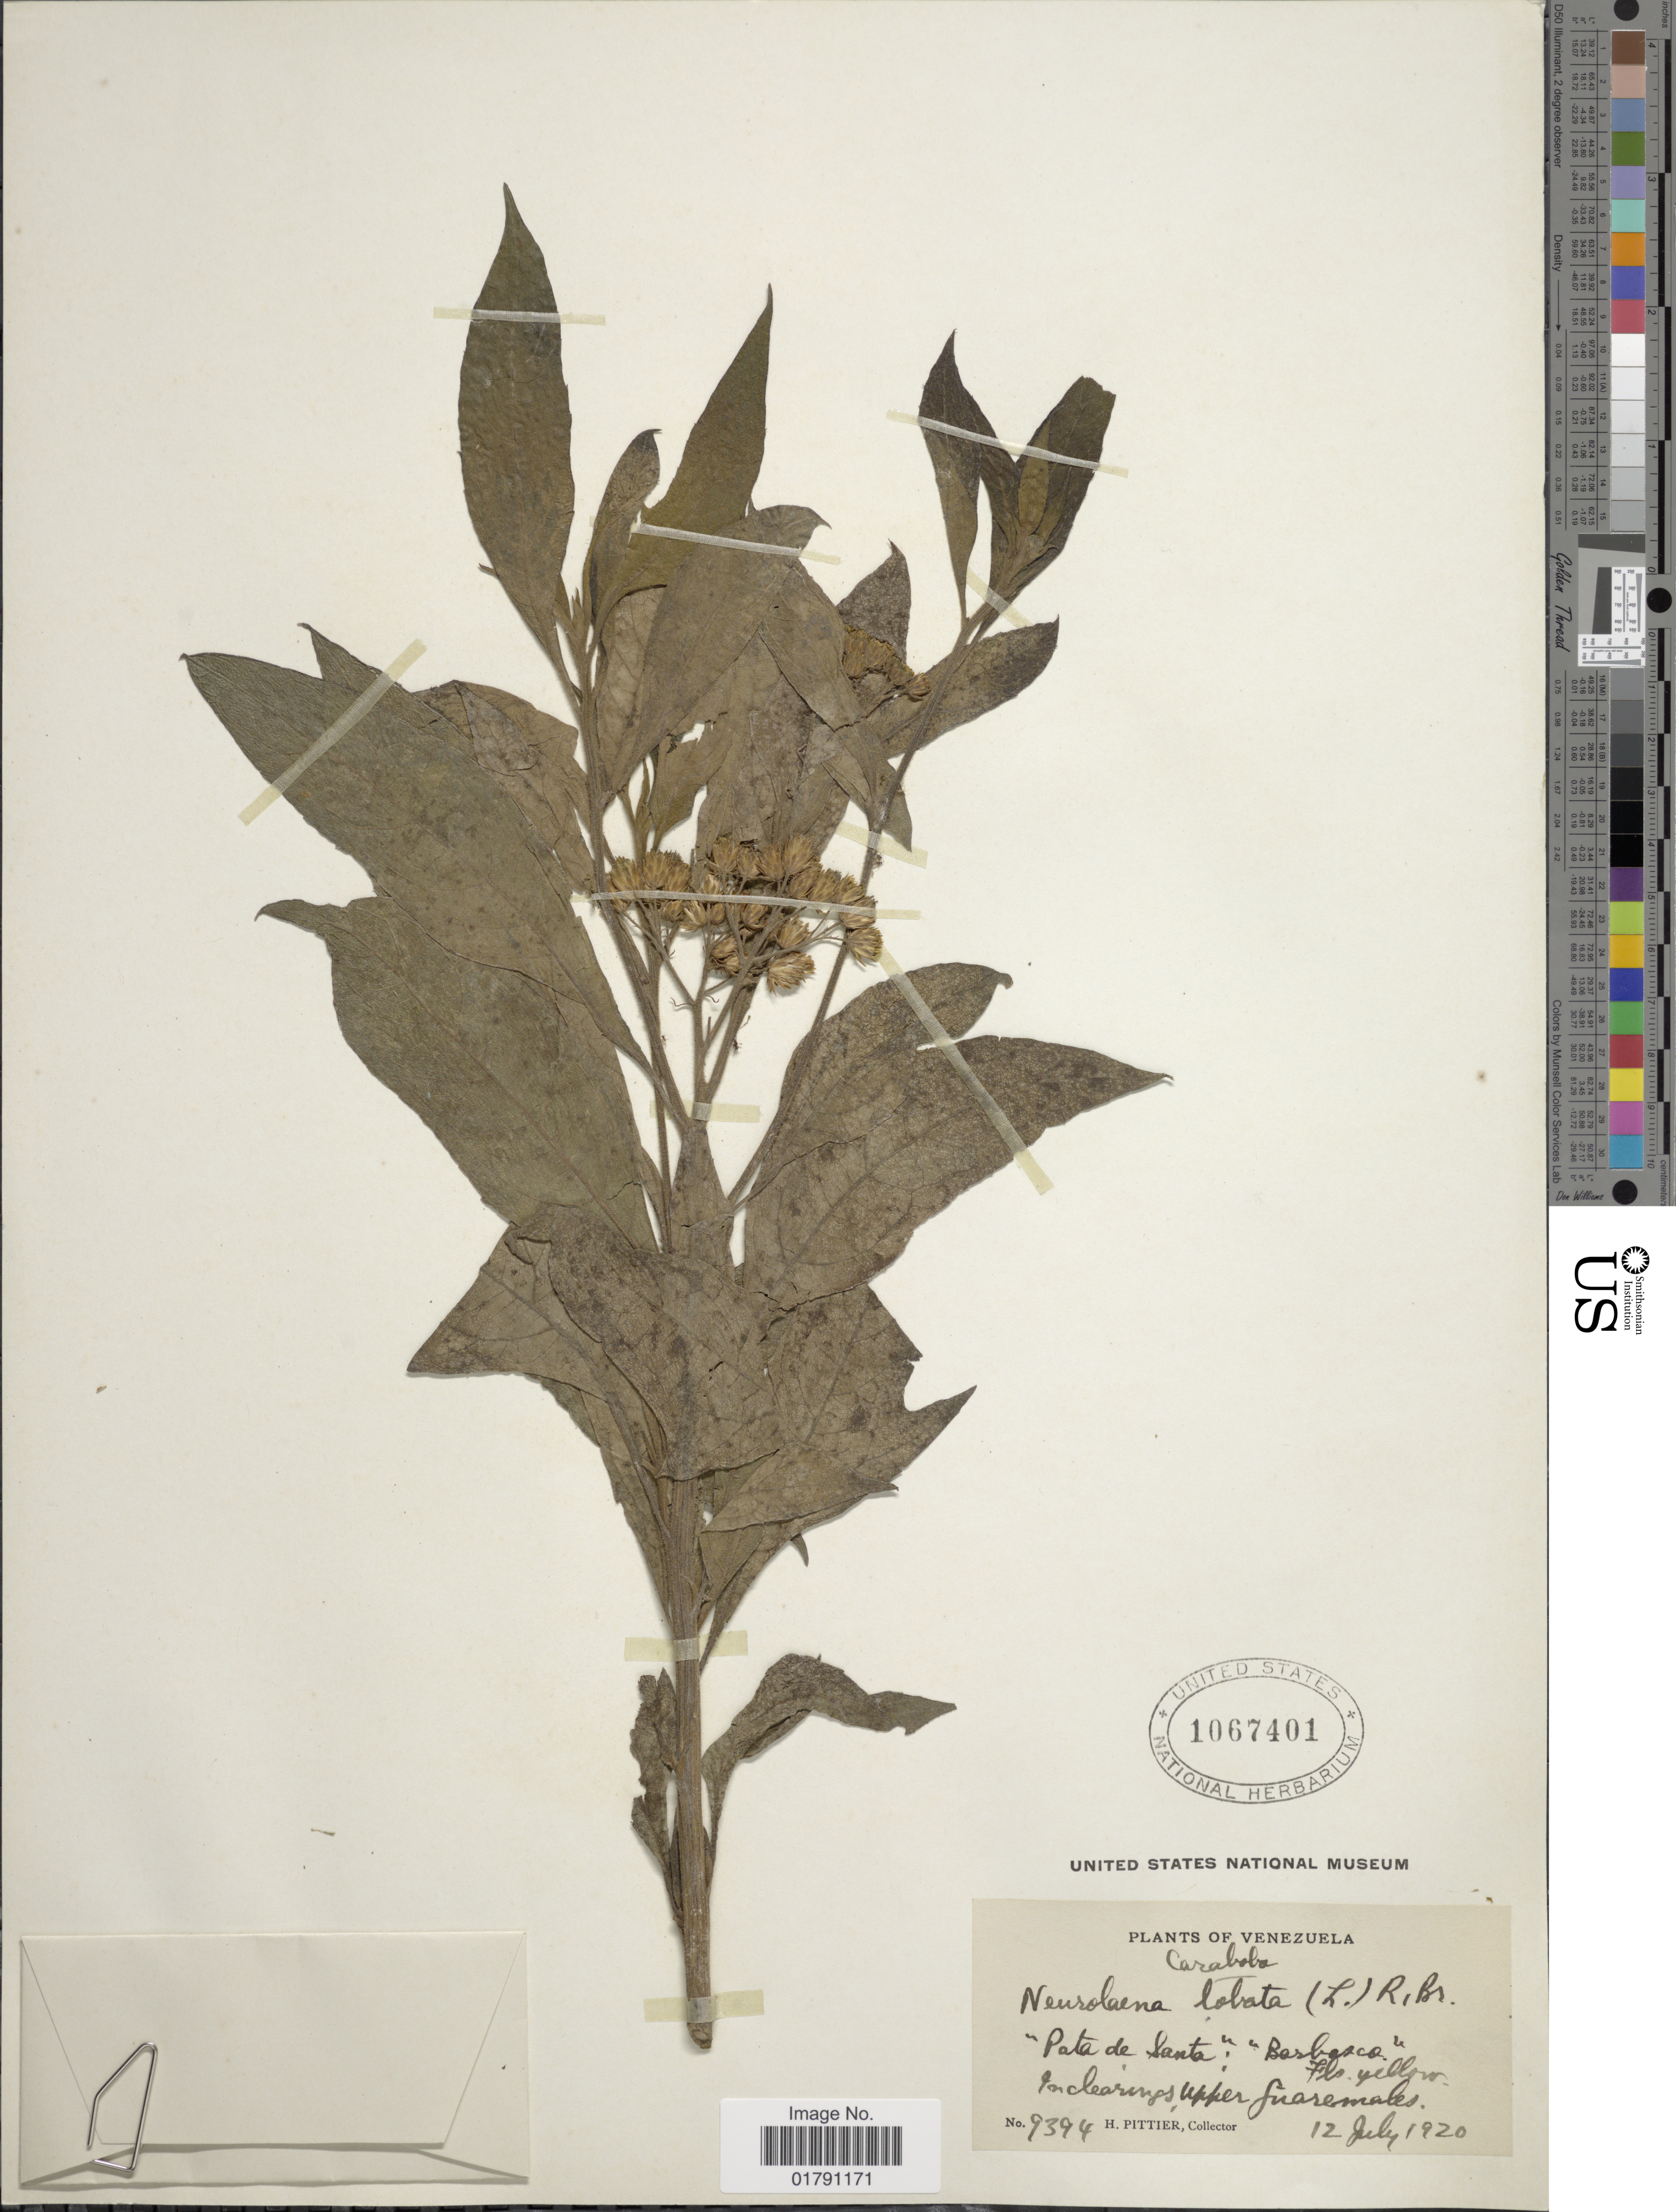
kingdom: Plantae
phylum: Tracheophyta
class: Magnoliopsida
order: Asterales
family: Asteraceae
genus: Neurolaena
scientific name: Neurolaena lobata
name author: (L.) R. Br. ex Cass.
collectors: H. F. Pittier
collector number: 9394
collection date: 1920-07-12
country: Venezuela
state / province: Carabobo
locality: "Pata de Santa", Barbasco, Upper Guaremales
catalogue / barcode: US 1067401